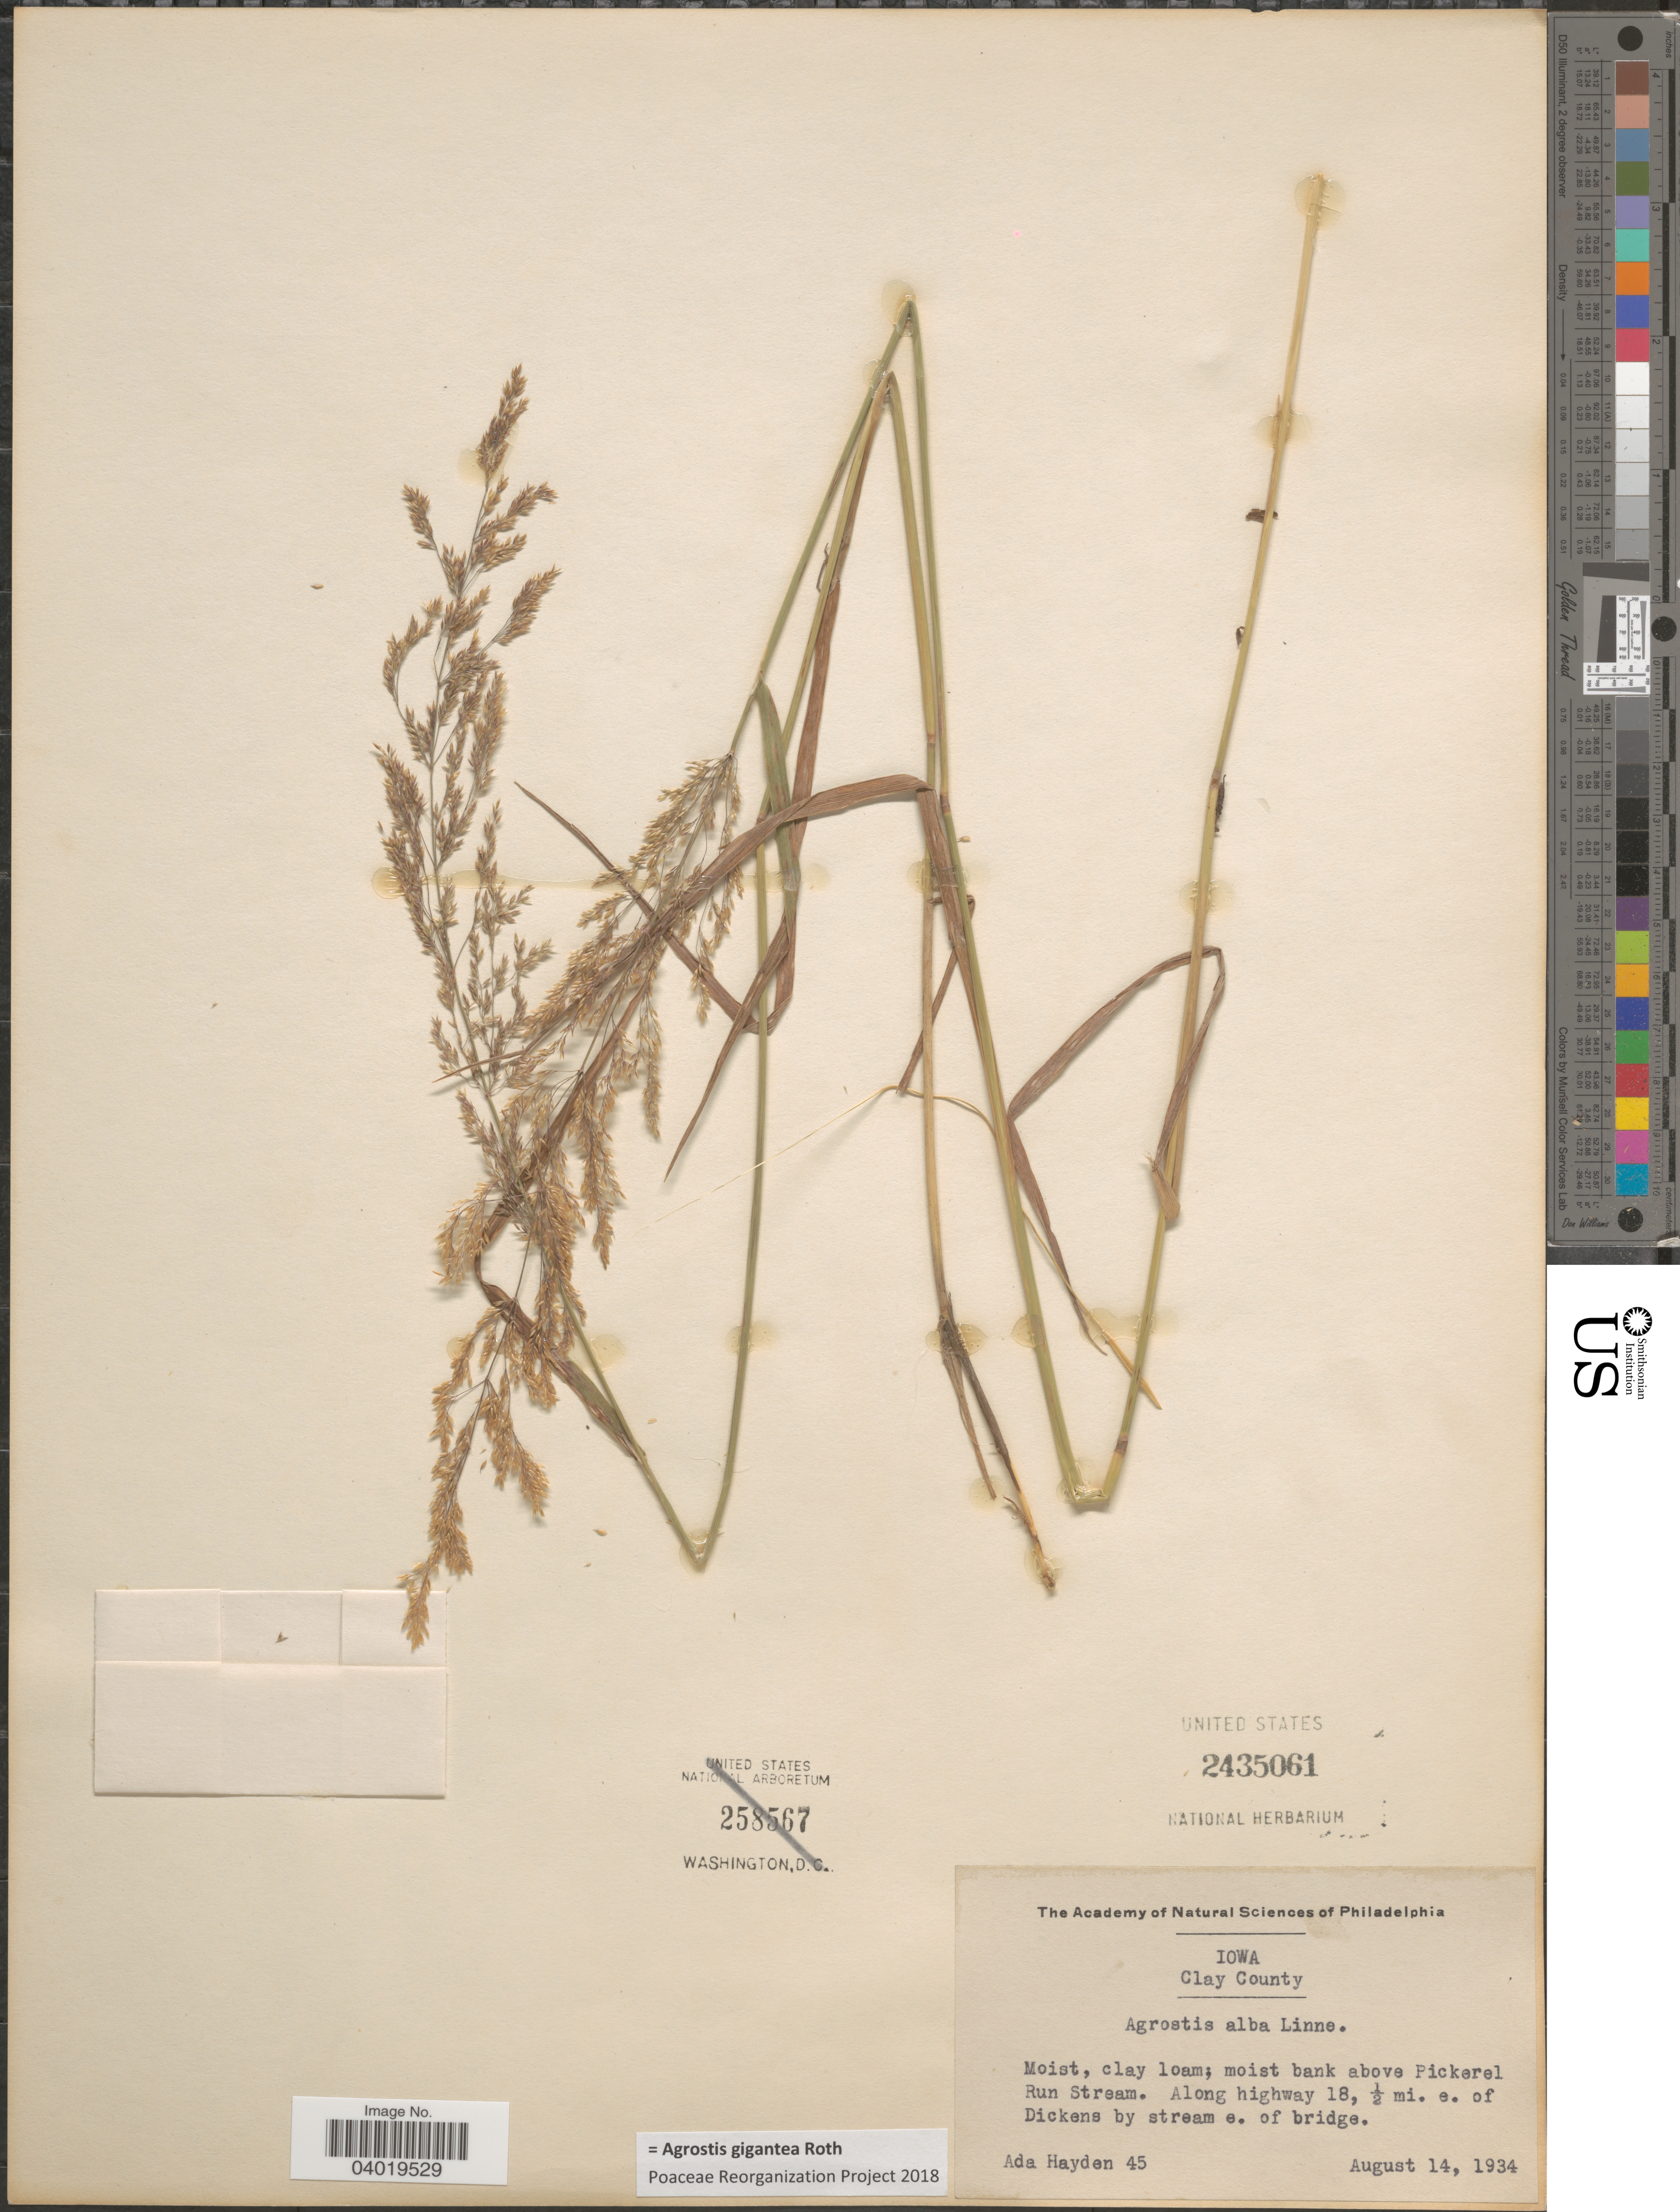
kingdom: Plantae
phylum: Tracheophyta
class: Liliopsida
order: Poales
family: Poaceae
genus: Agrostis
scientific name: Agrostis gigantea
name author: Roth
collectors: Ada Hayden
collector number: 45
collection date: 1934-08-14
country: United States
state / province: Iowa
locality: Clay County. Moist bank above Pickerel Run Stream. Along highway 18, ½ mi. e. of Dickens by stream e. of bridge.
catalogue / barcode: US 2435061